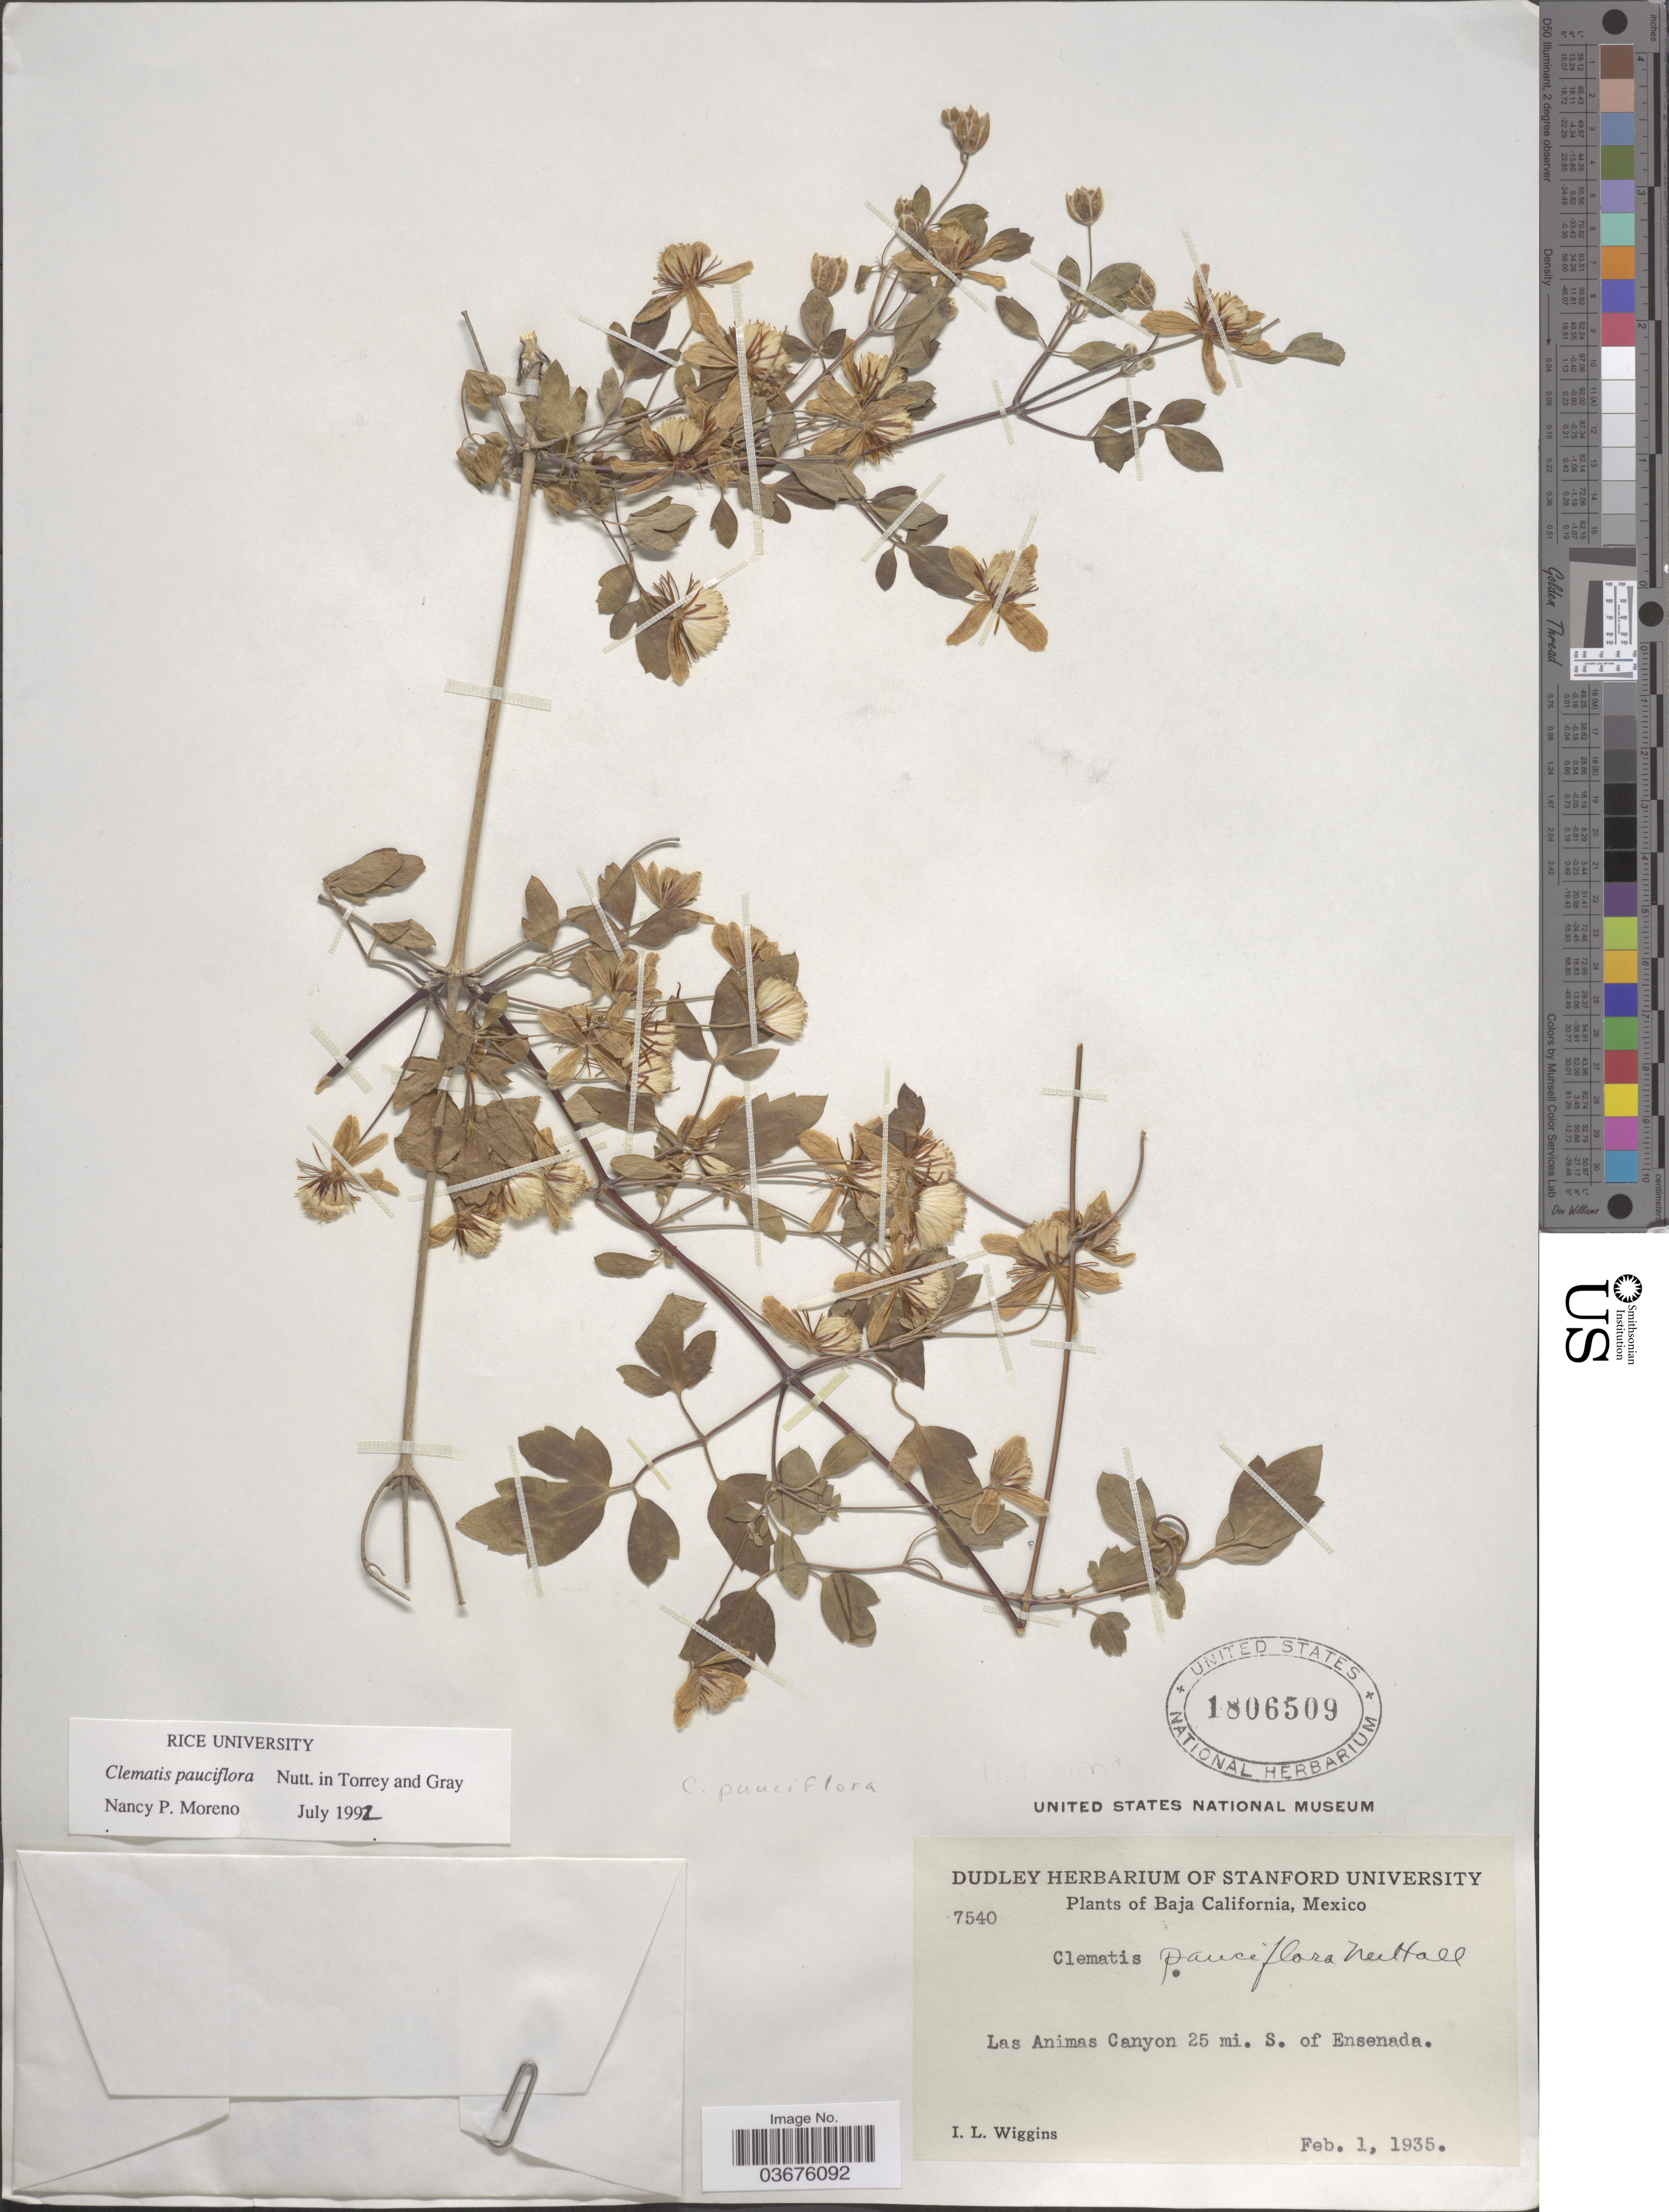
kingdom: Plantae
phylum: Tracheophyta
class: Magnoliopsida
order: Ranunculales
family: Ranunculaceae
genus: Clematis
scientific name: Clematis pauciflora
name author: Nutt. ex Torr. & A. Gray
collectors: I. L. Wiggins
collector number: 7540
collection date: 1935-02-01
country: Mexico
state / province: Baja California Norte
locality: Las Animas Canyon 25 mi. S. of Ensenada.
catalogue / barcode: US 1806509